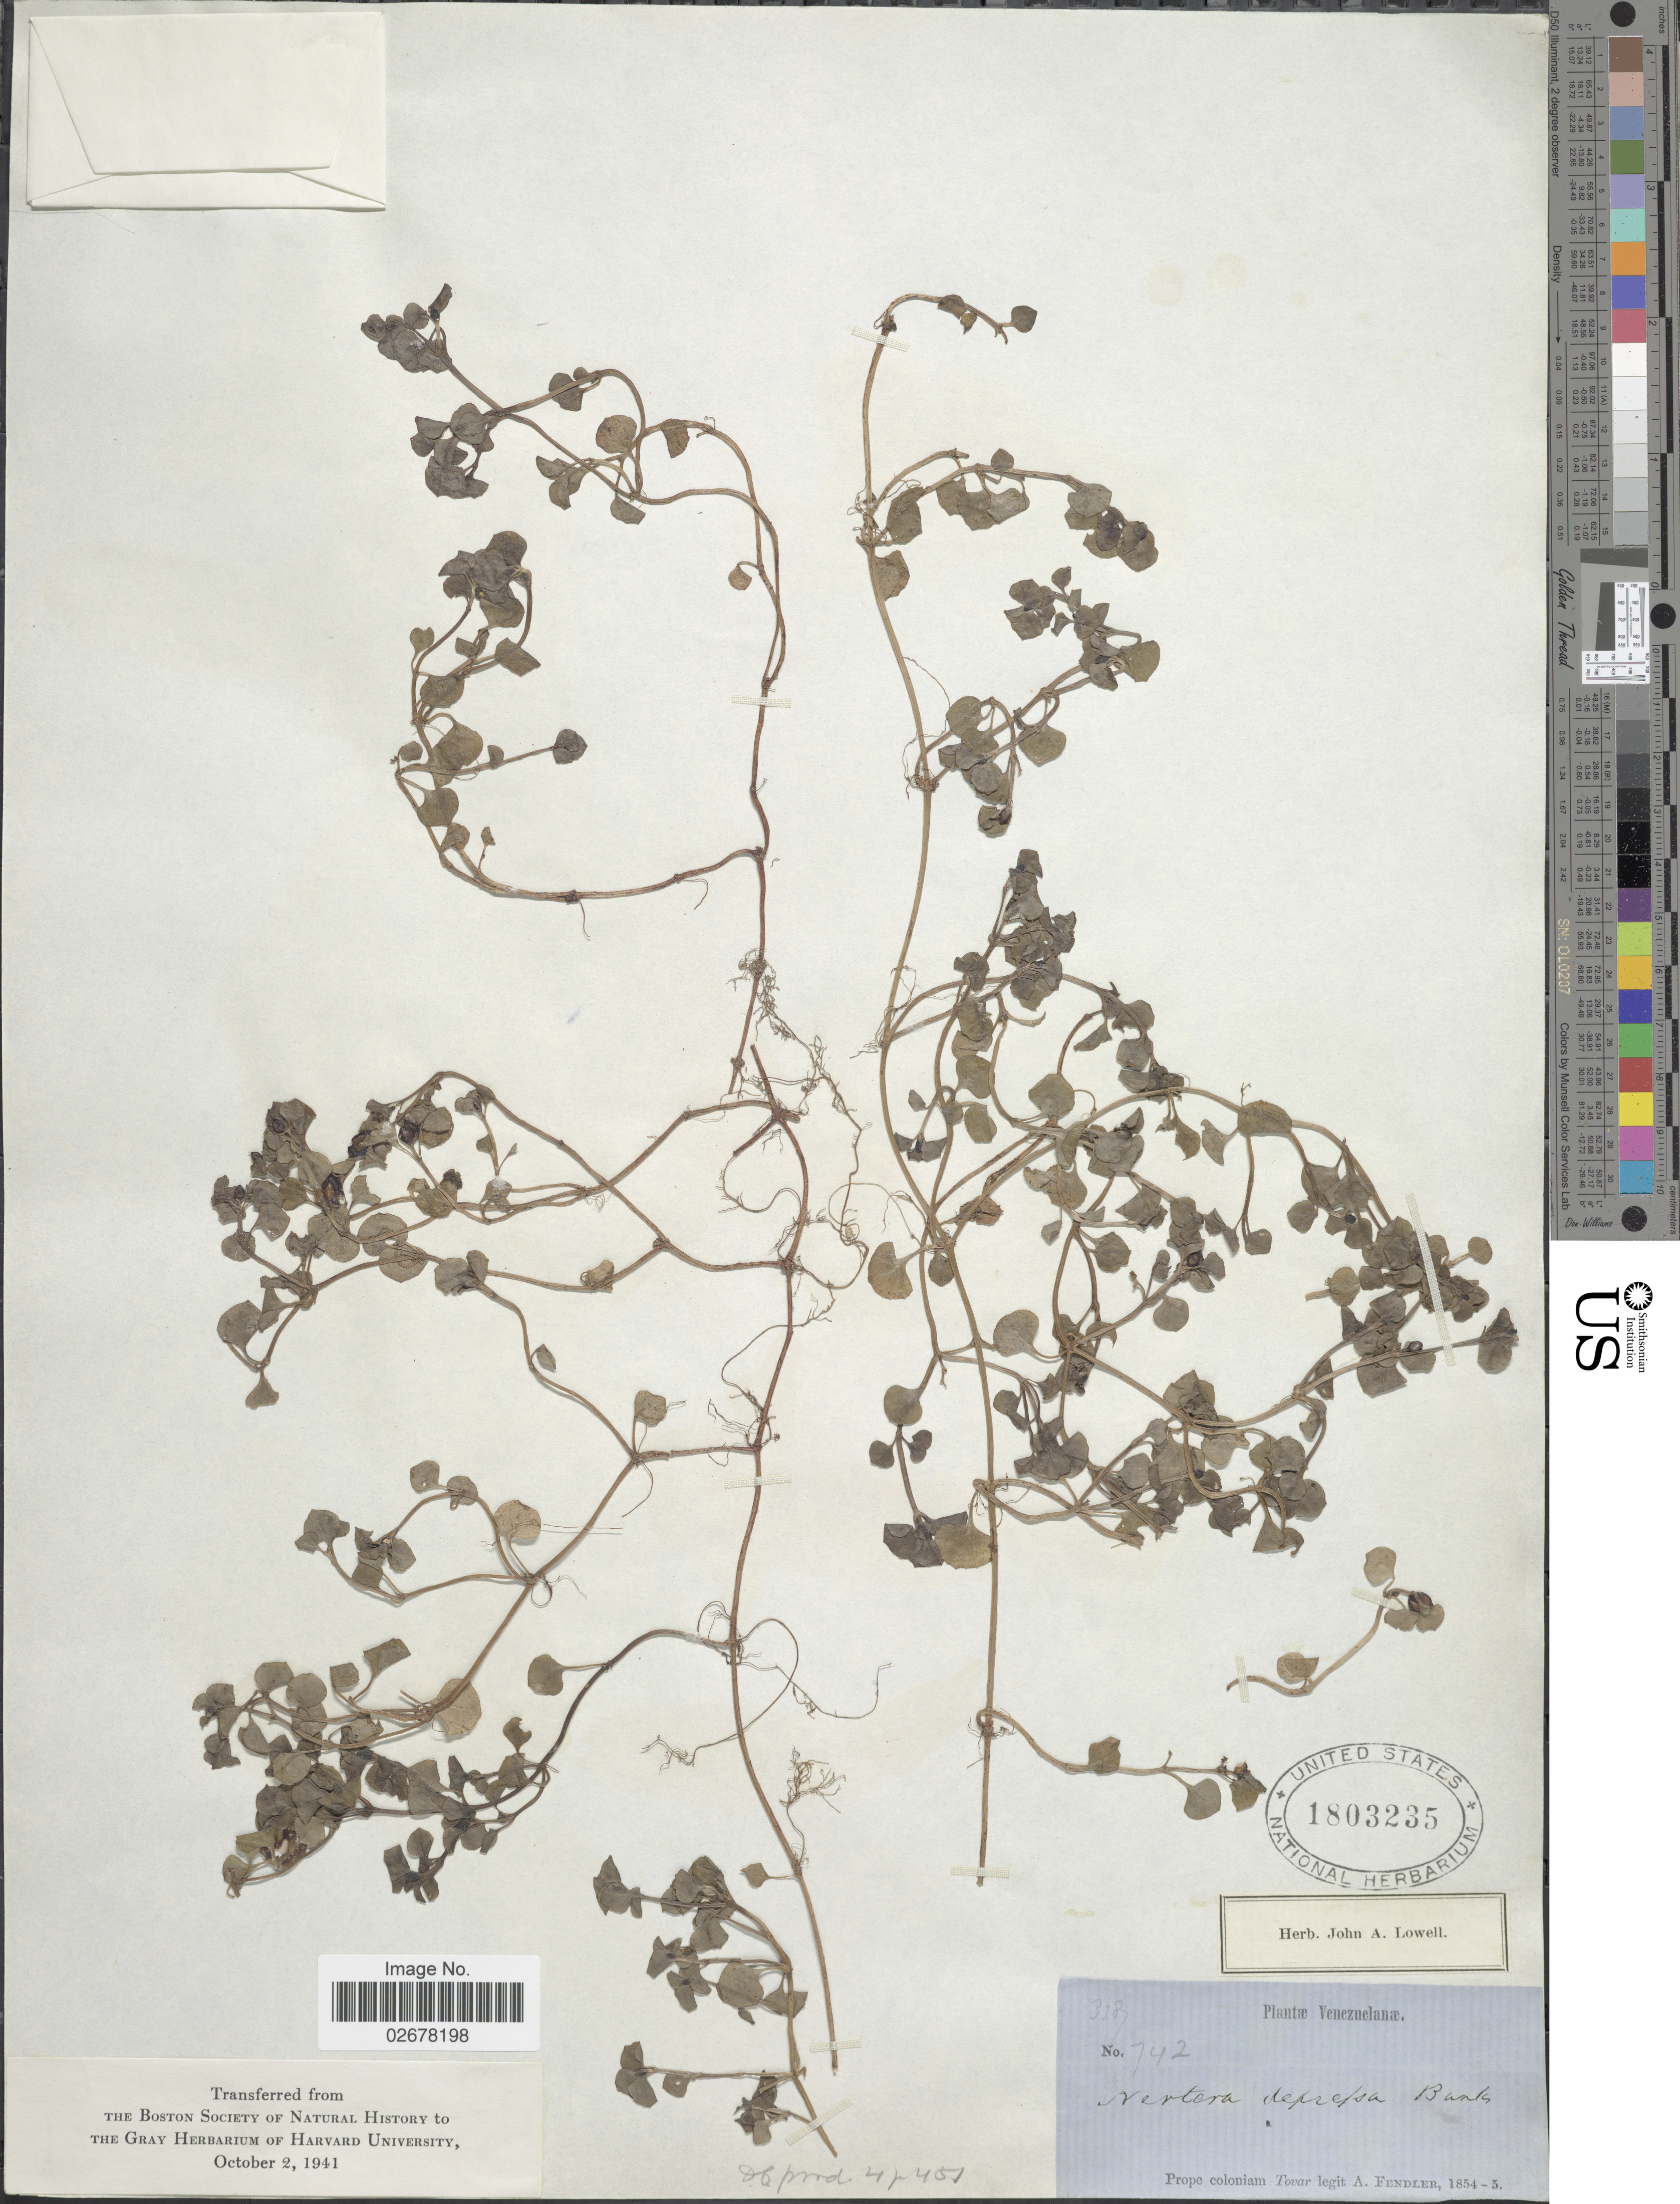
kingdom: Plantae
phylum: Tracheophyta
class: Magnoliopsida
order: Gentianales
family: Rubiaceae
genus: Nertera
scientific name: Nertera depressa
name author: Banks & Sol. ex Gaertn.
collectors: A. Fendler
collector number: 742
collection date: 1854/1855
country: Venezuela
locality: Prope coloniam Tovar, Venezuelanae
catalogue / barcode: US 1803235